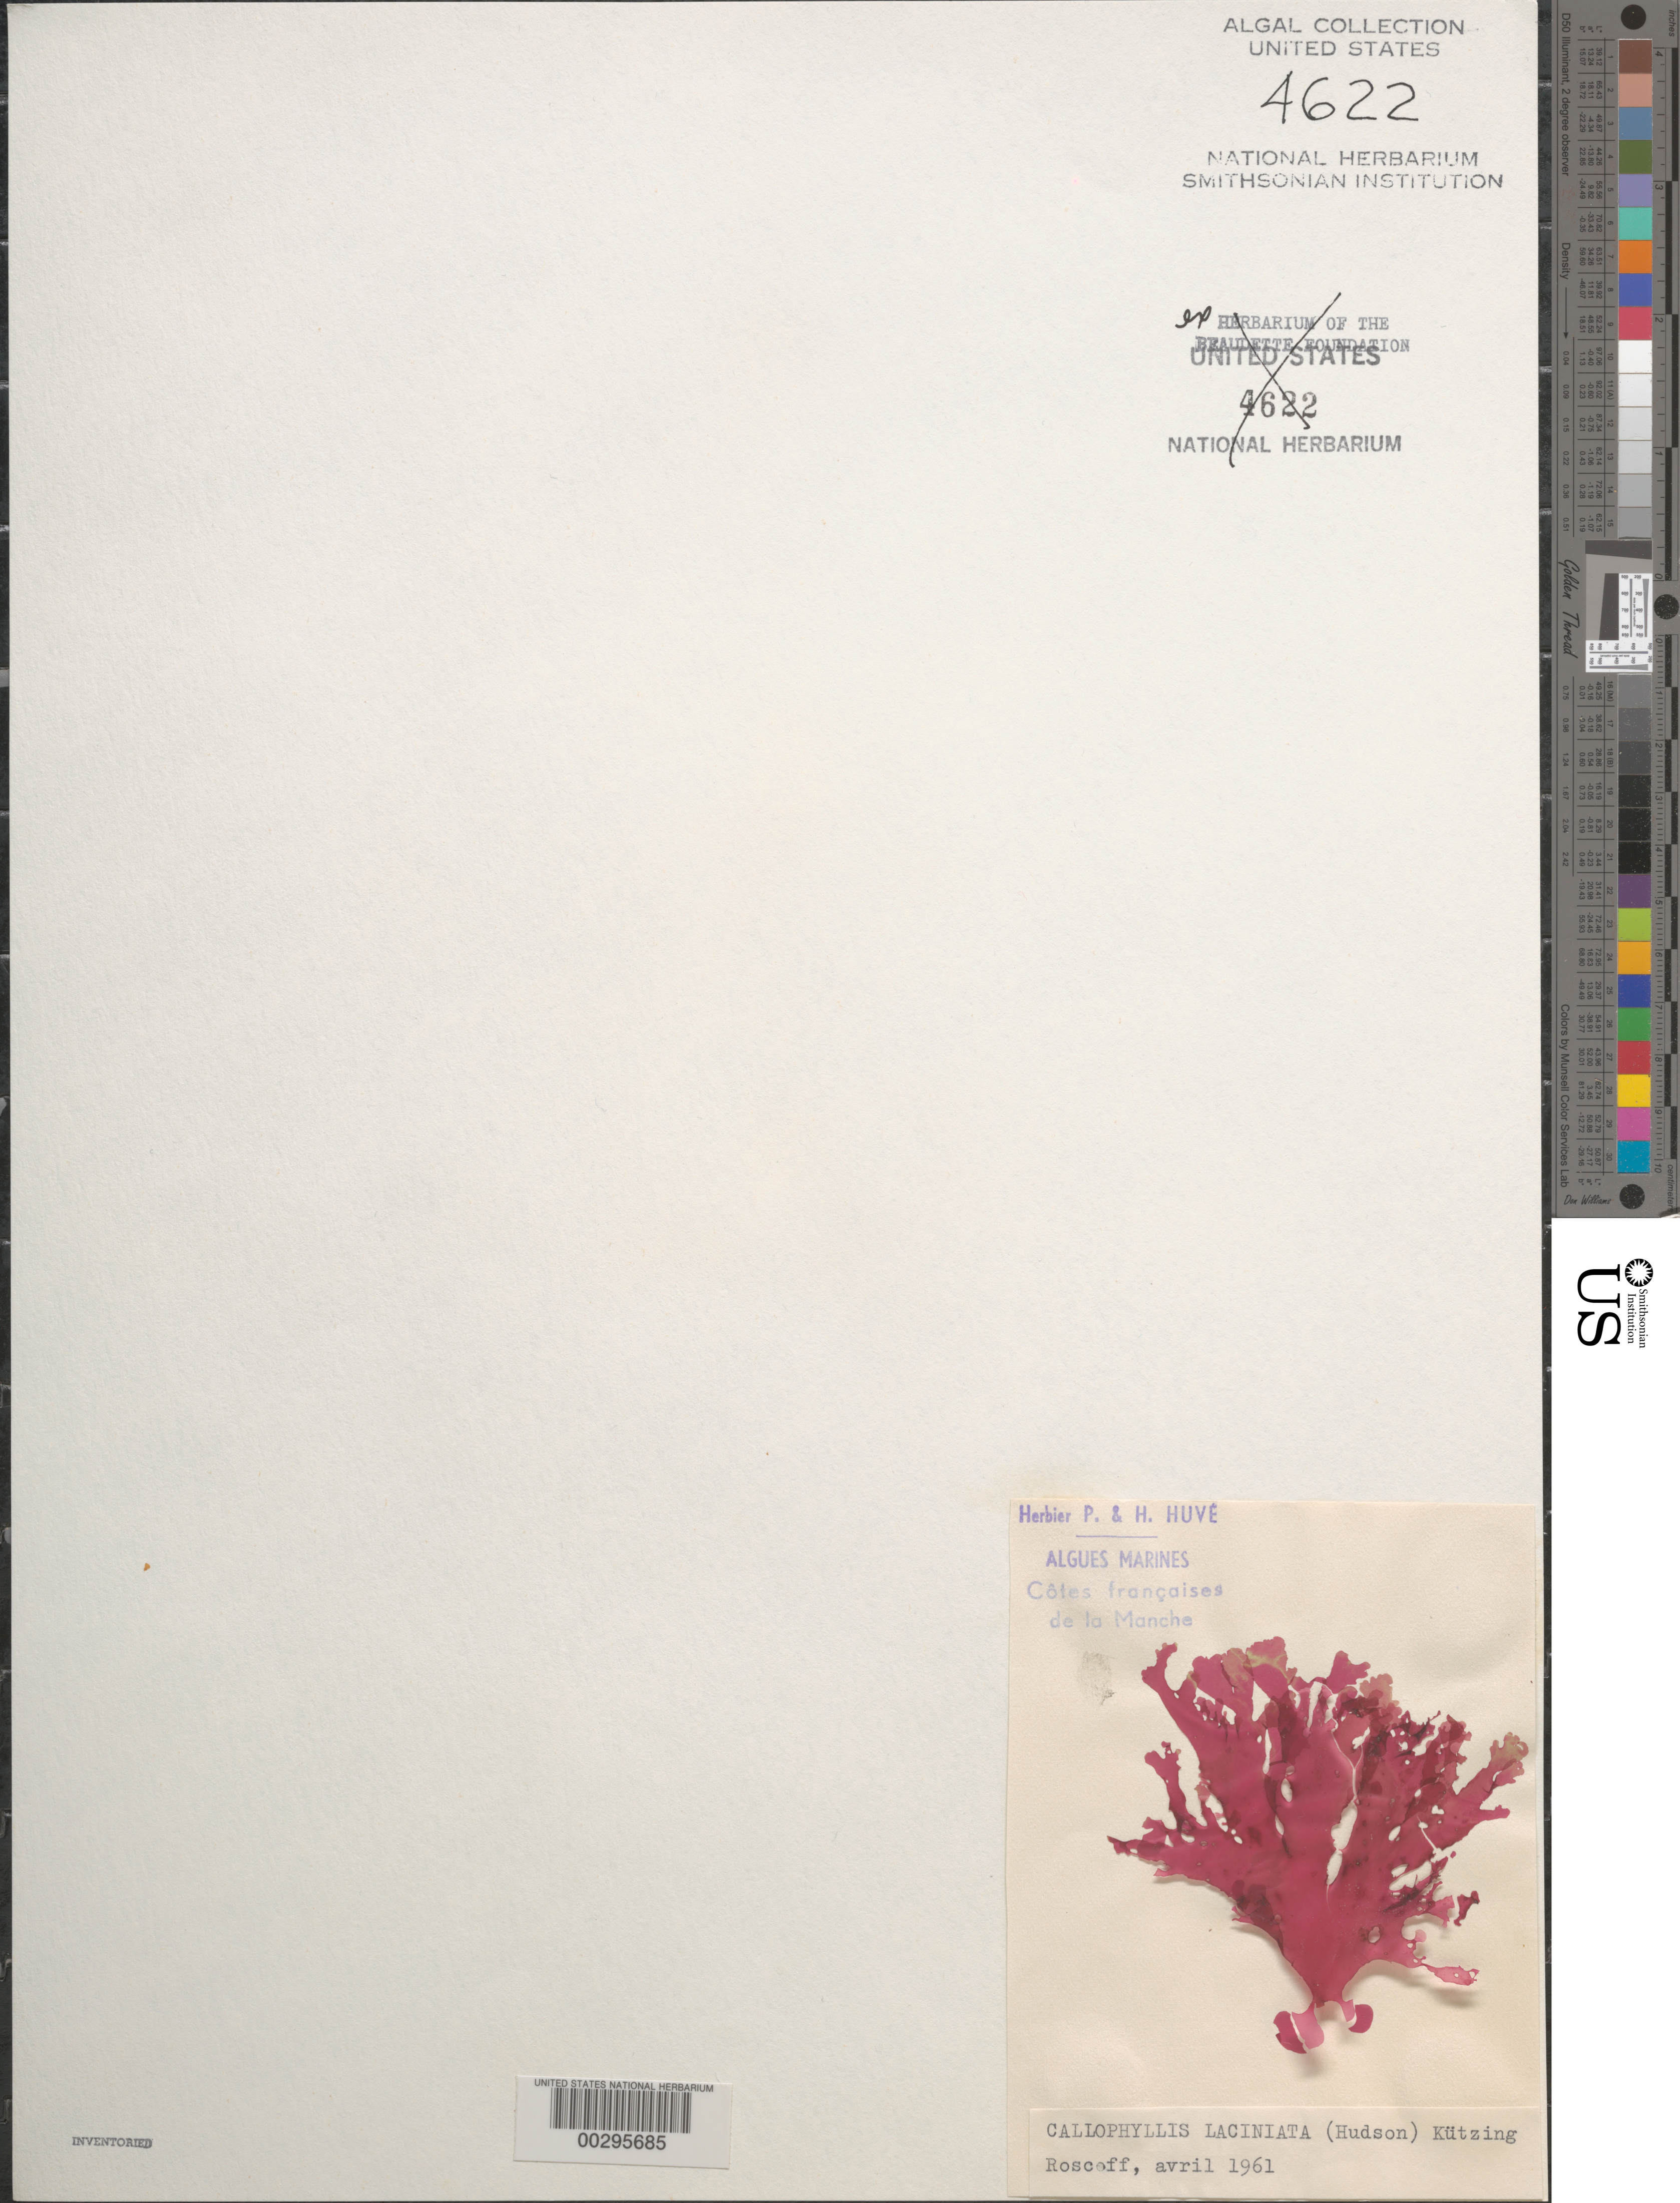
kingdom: Plantae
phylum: Rhodophyta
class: Florideophyceae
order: Gigartinales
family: Kallymeniaceae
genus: Metacallophyllis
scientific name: Metacallophyllis laciniata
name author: (Hudson) Vergés & L. Le Gall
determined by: Algae name updating Project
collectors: P. Huve & H. Huve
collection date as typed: Apr 1961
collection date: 1961-04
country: France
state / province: Bretagne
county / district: Finistère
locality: Roscoff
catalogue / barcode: US 4622